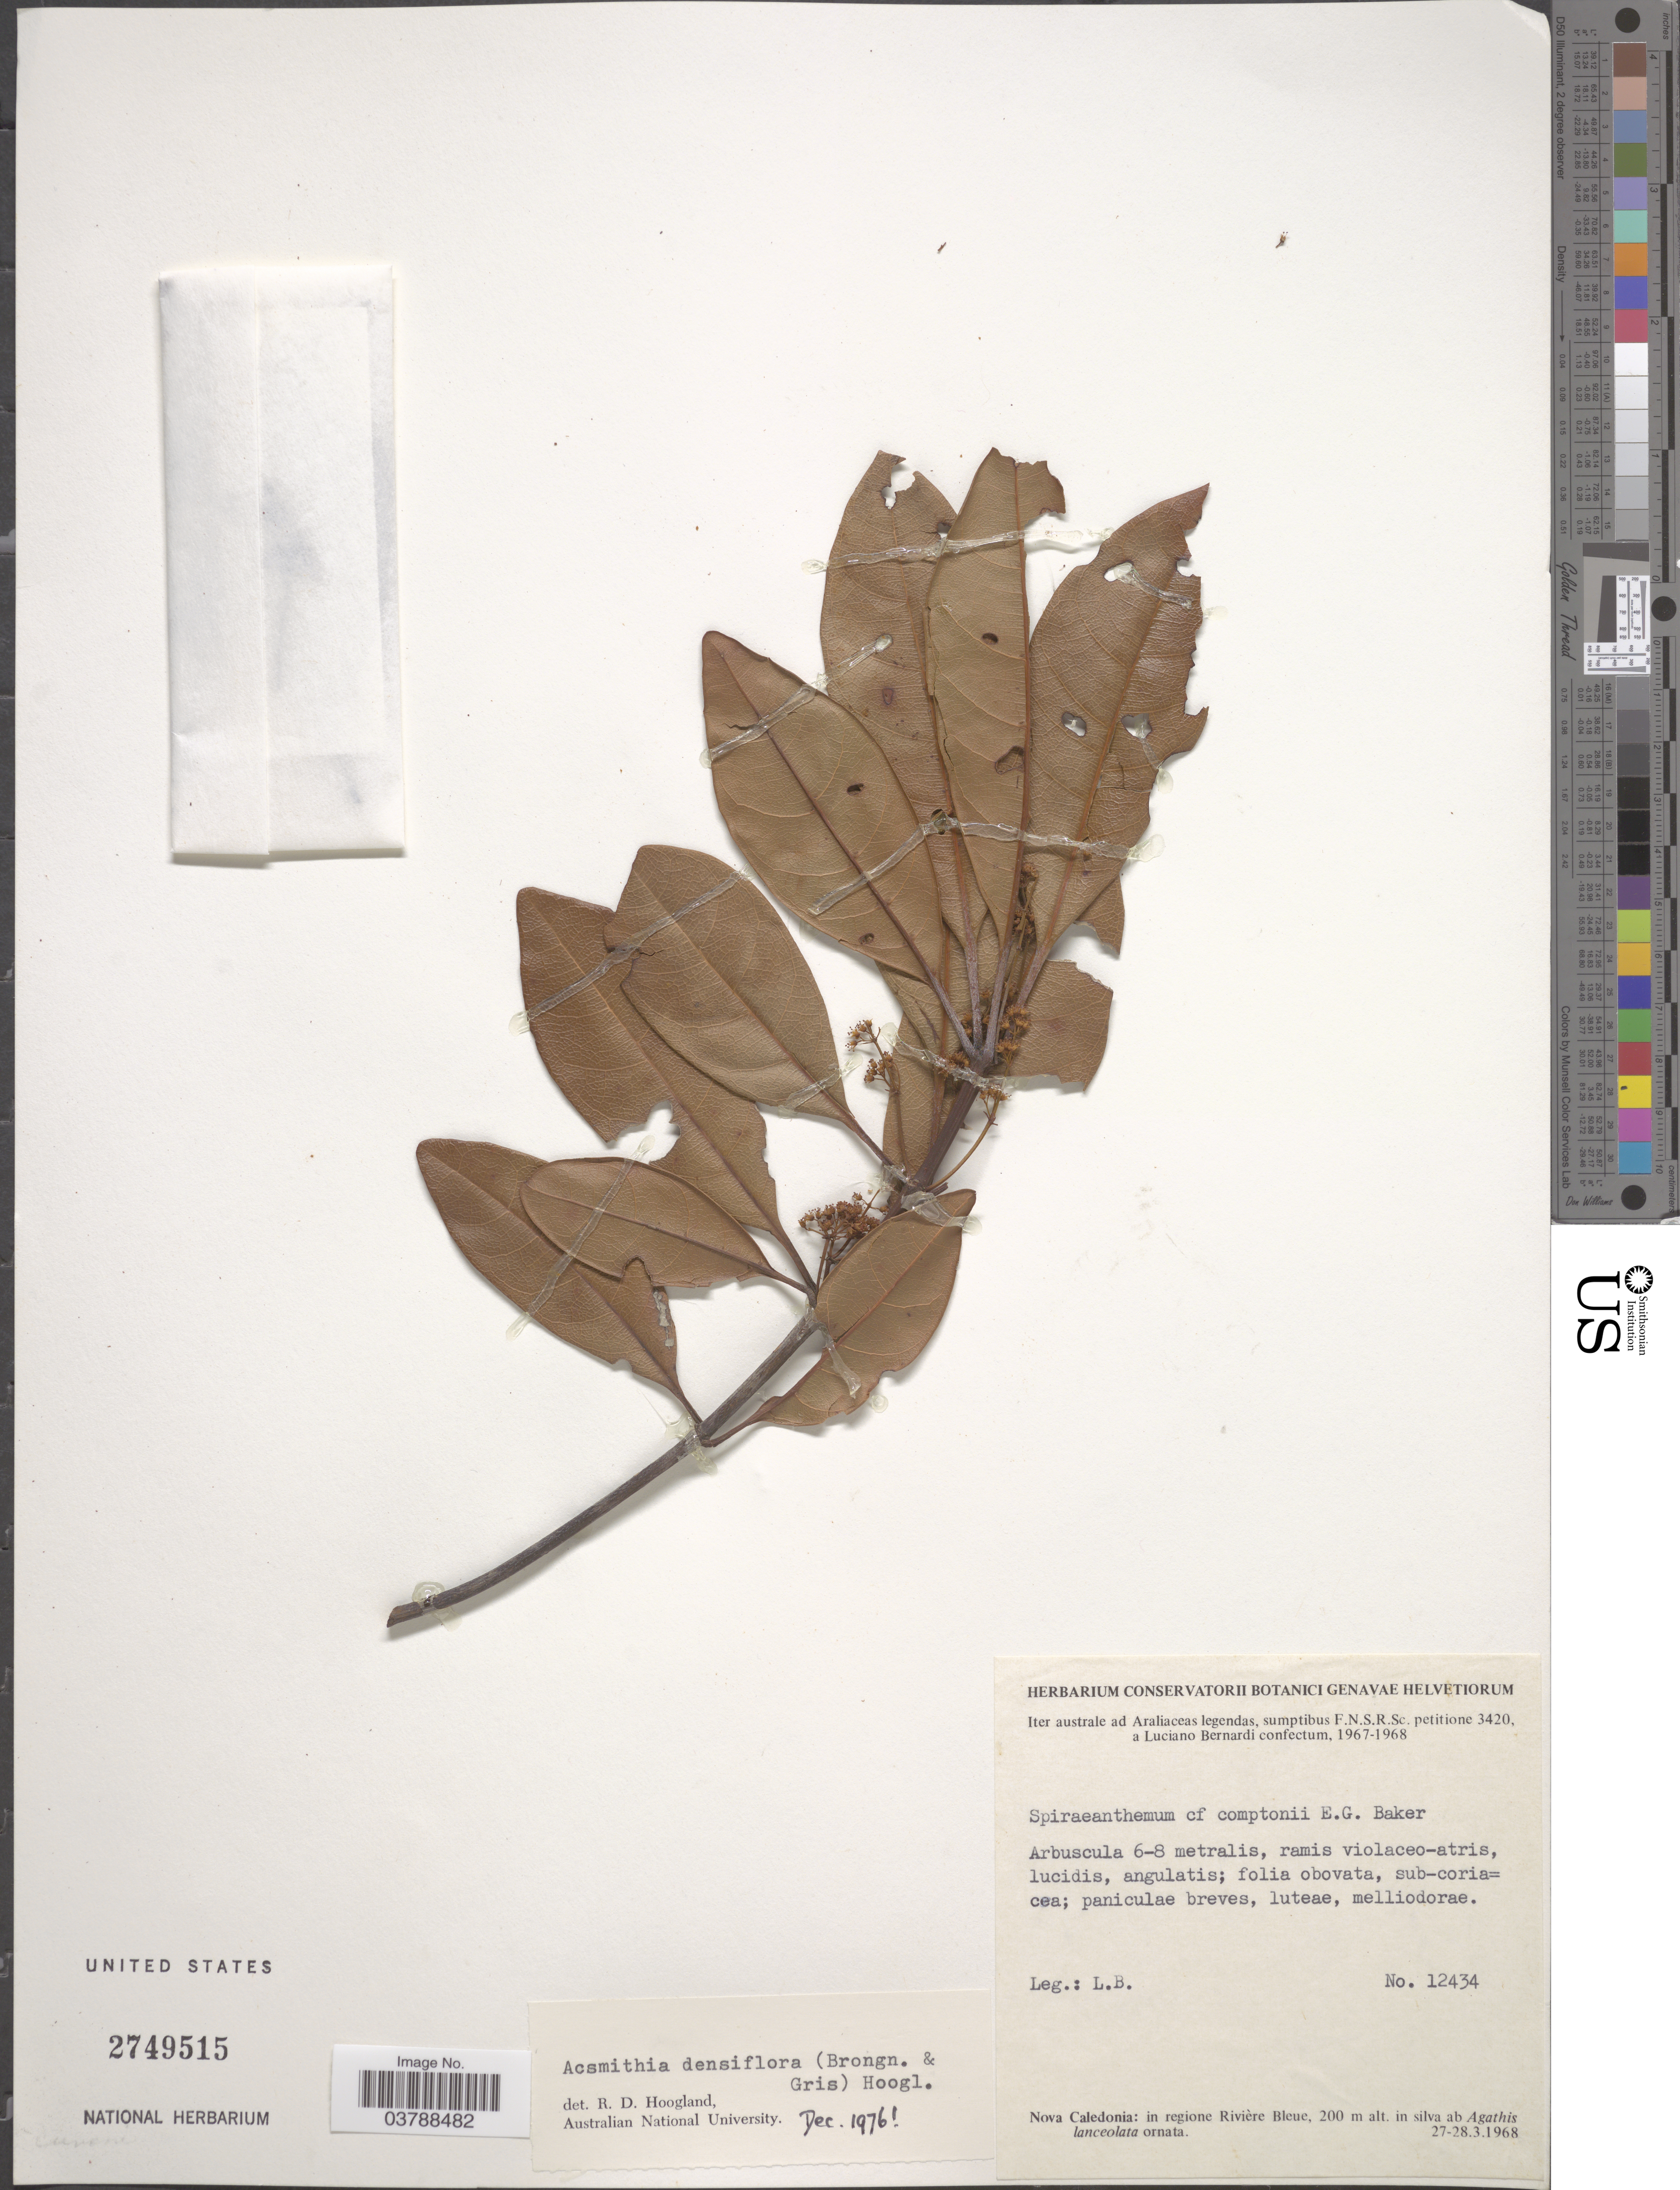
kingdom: Plantae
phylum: Tracheophyta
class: Magnoliopsida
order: Oxalidales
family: Cunoniaceae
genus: Spiraeanthemum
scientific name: Spiraeanthemum densiflorum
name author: Brongn. & Gris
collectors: L. Bernardi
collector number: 12434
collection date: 1968-03-27/1968-03-28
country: New Caledonia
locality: Nova Caledonia: in regione Rivière Bleue.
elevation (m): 200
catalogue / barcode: US 2749515